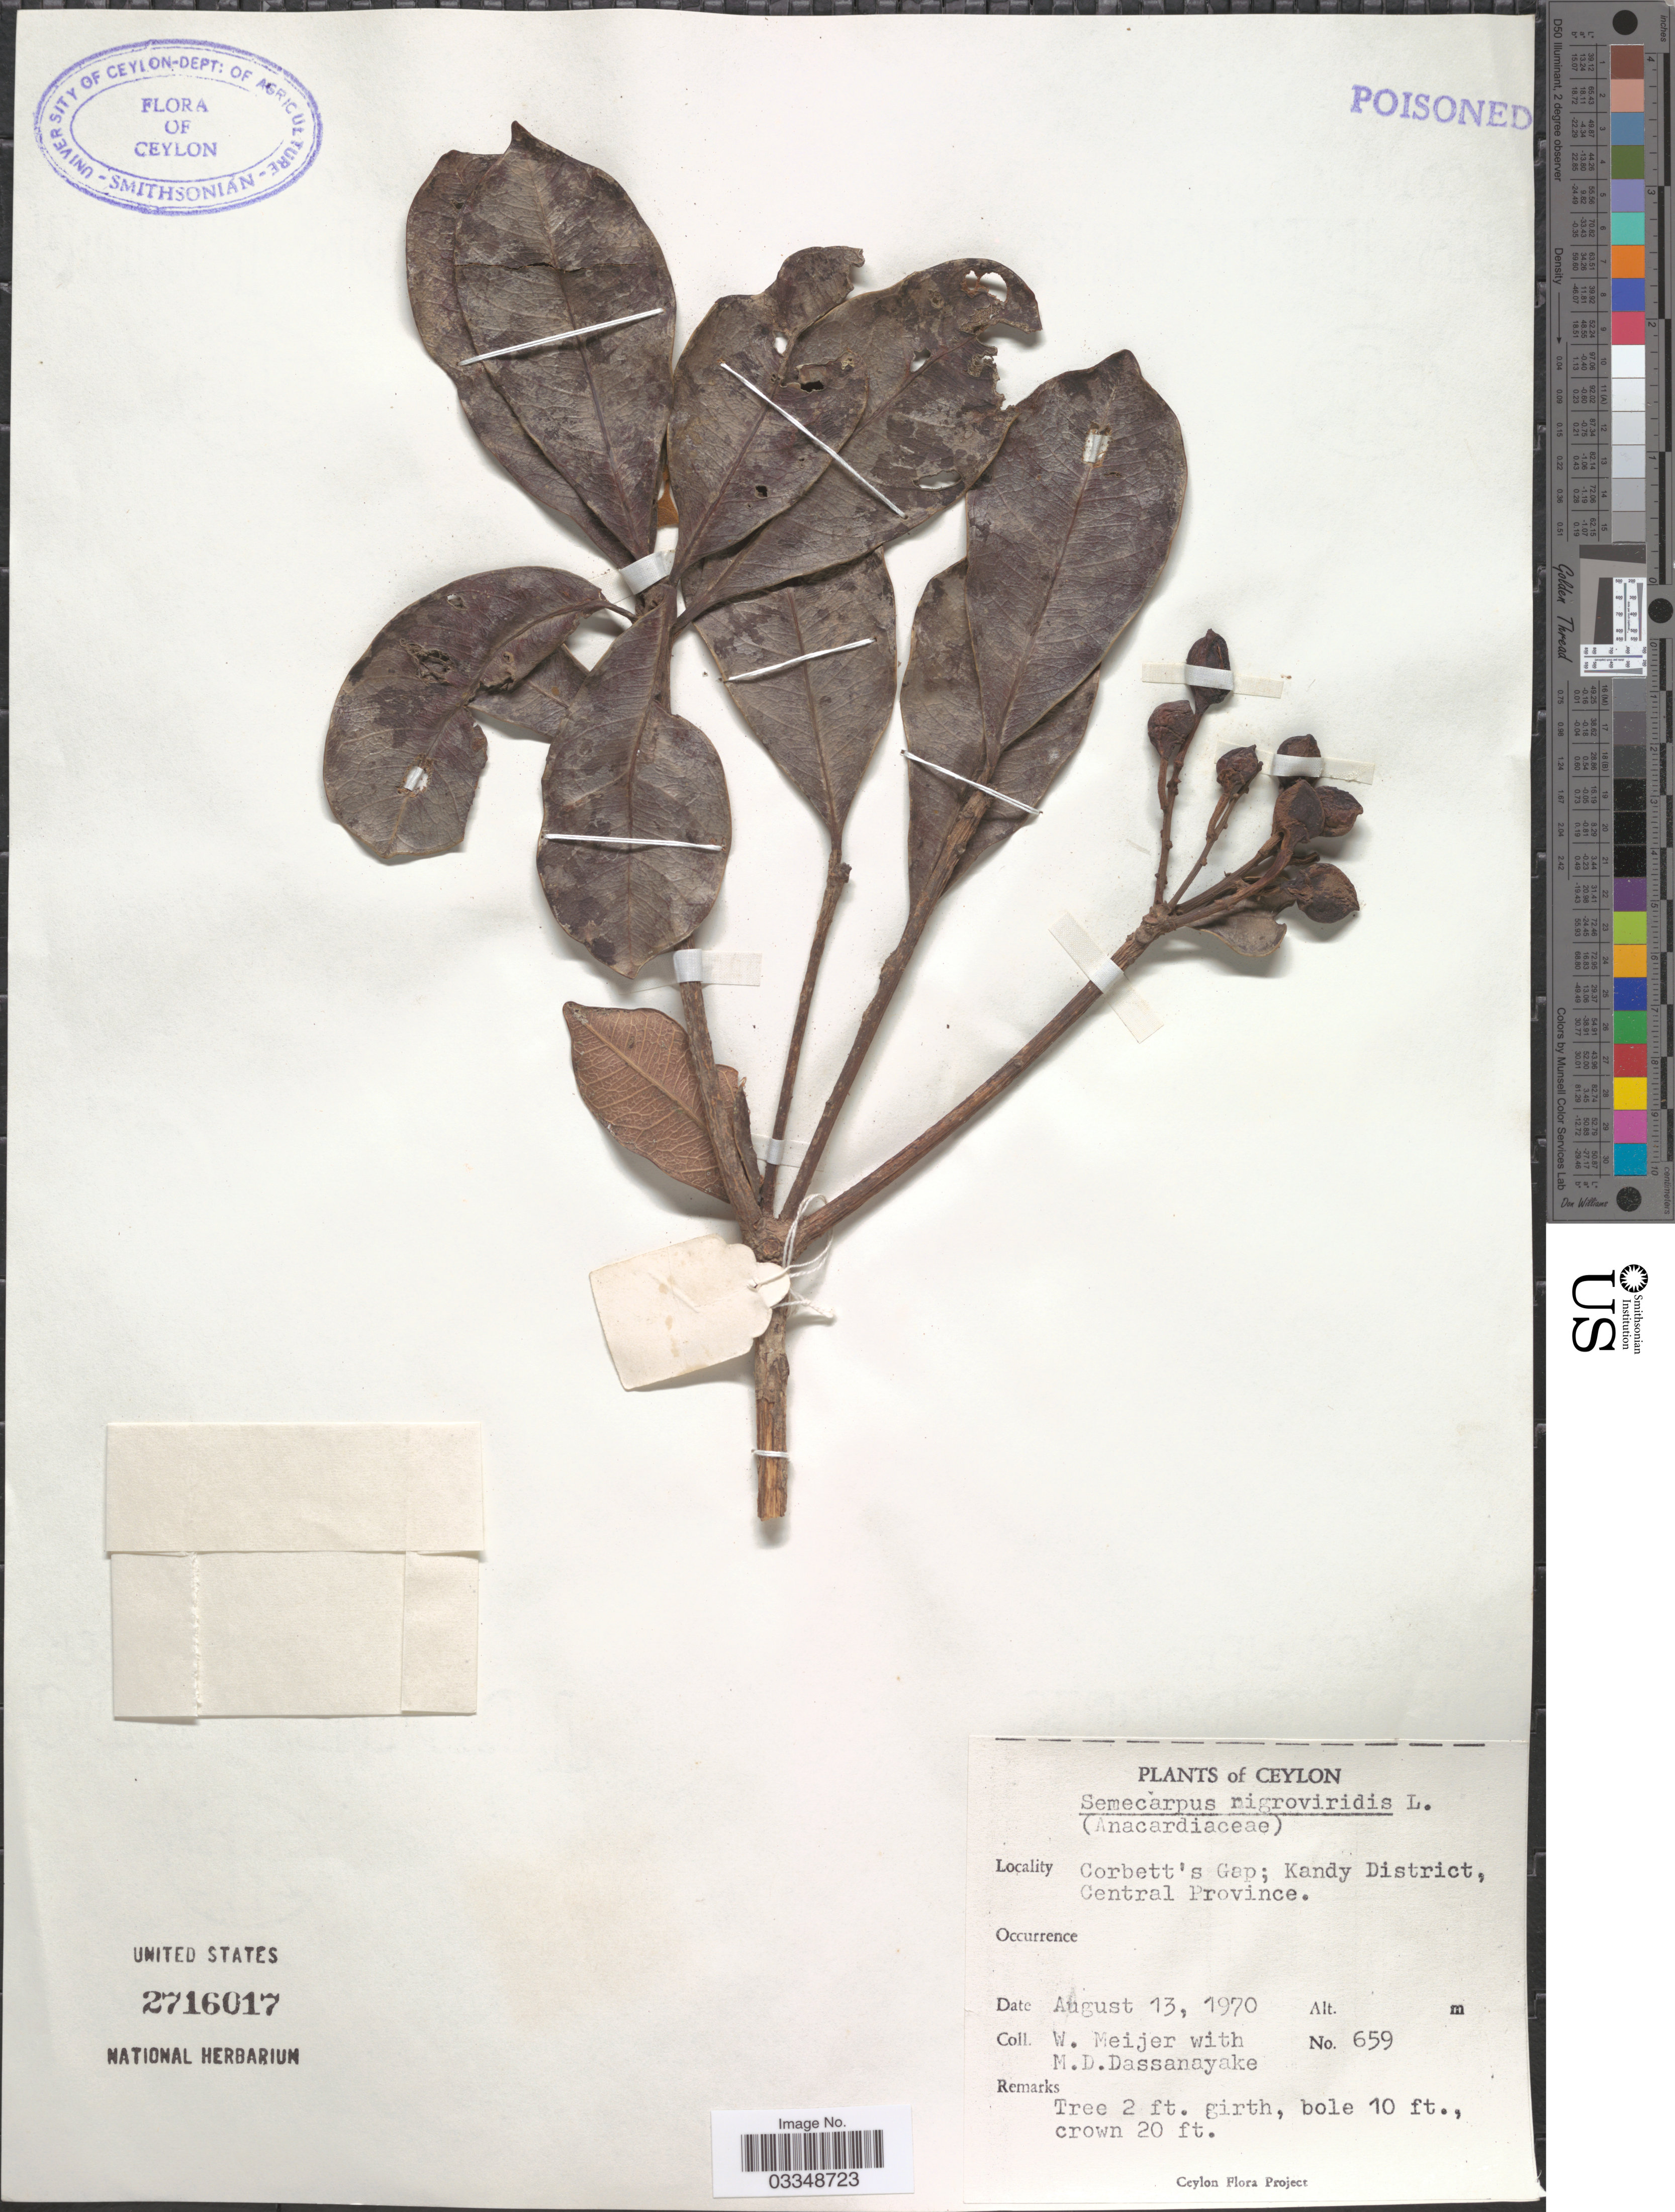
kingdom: Plantae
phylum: Tracheophyta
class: Magnoliopsida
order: Sapindales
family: Anacardiaceae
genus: Semecarpus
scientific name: Semecarpus nigroviridis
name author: Thwaites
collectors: W. Meijer & M. D. Dassanayake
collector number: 659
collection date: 1970-08-13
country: Sri Lanka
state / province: Central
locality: Ceylon. Corbett's Gap; Kandy District.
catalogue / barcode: US 2716017